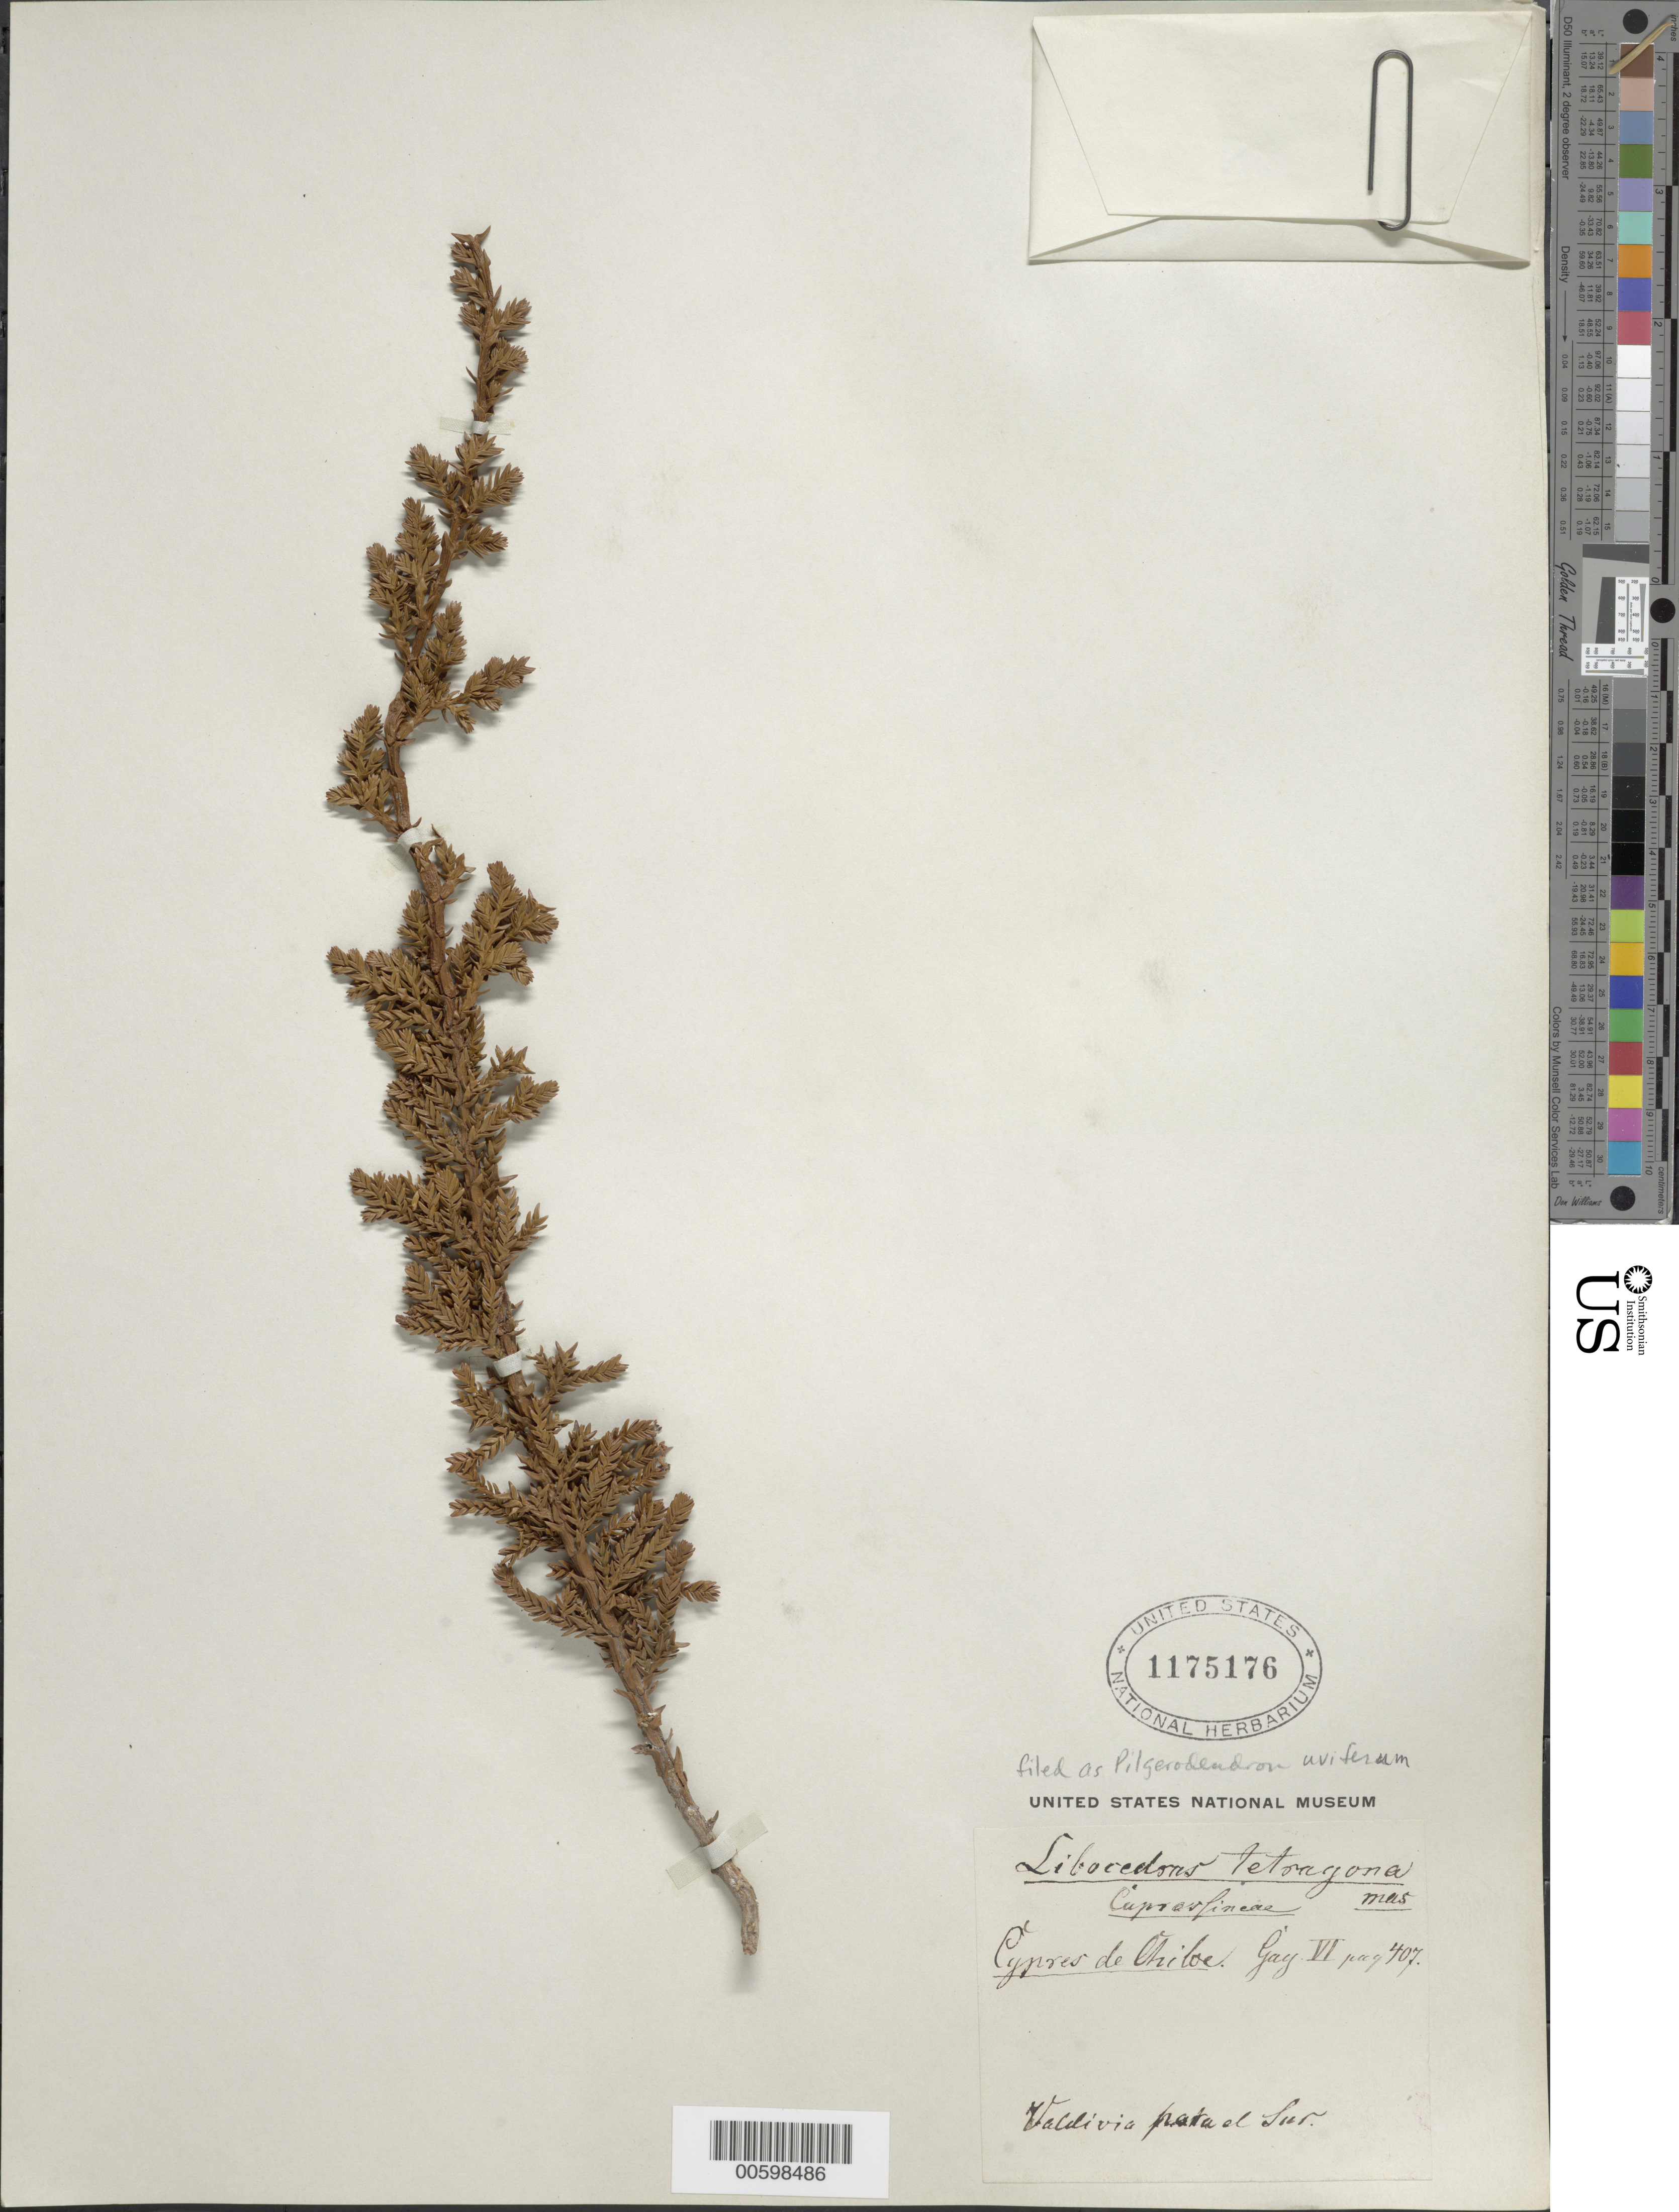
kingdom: Plantae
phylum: Tracheophyta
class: Pinopsida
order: Pinales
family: Cupressaceae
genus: Pilgerodendron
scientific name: Pilgerodendron uviferum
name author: Florin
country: Chile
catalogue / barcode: US 1175176